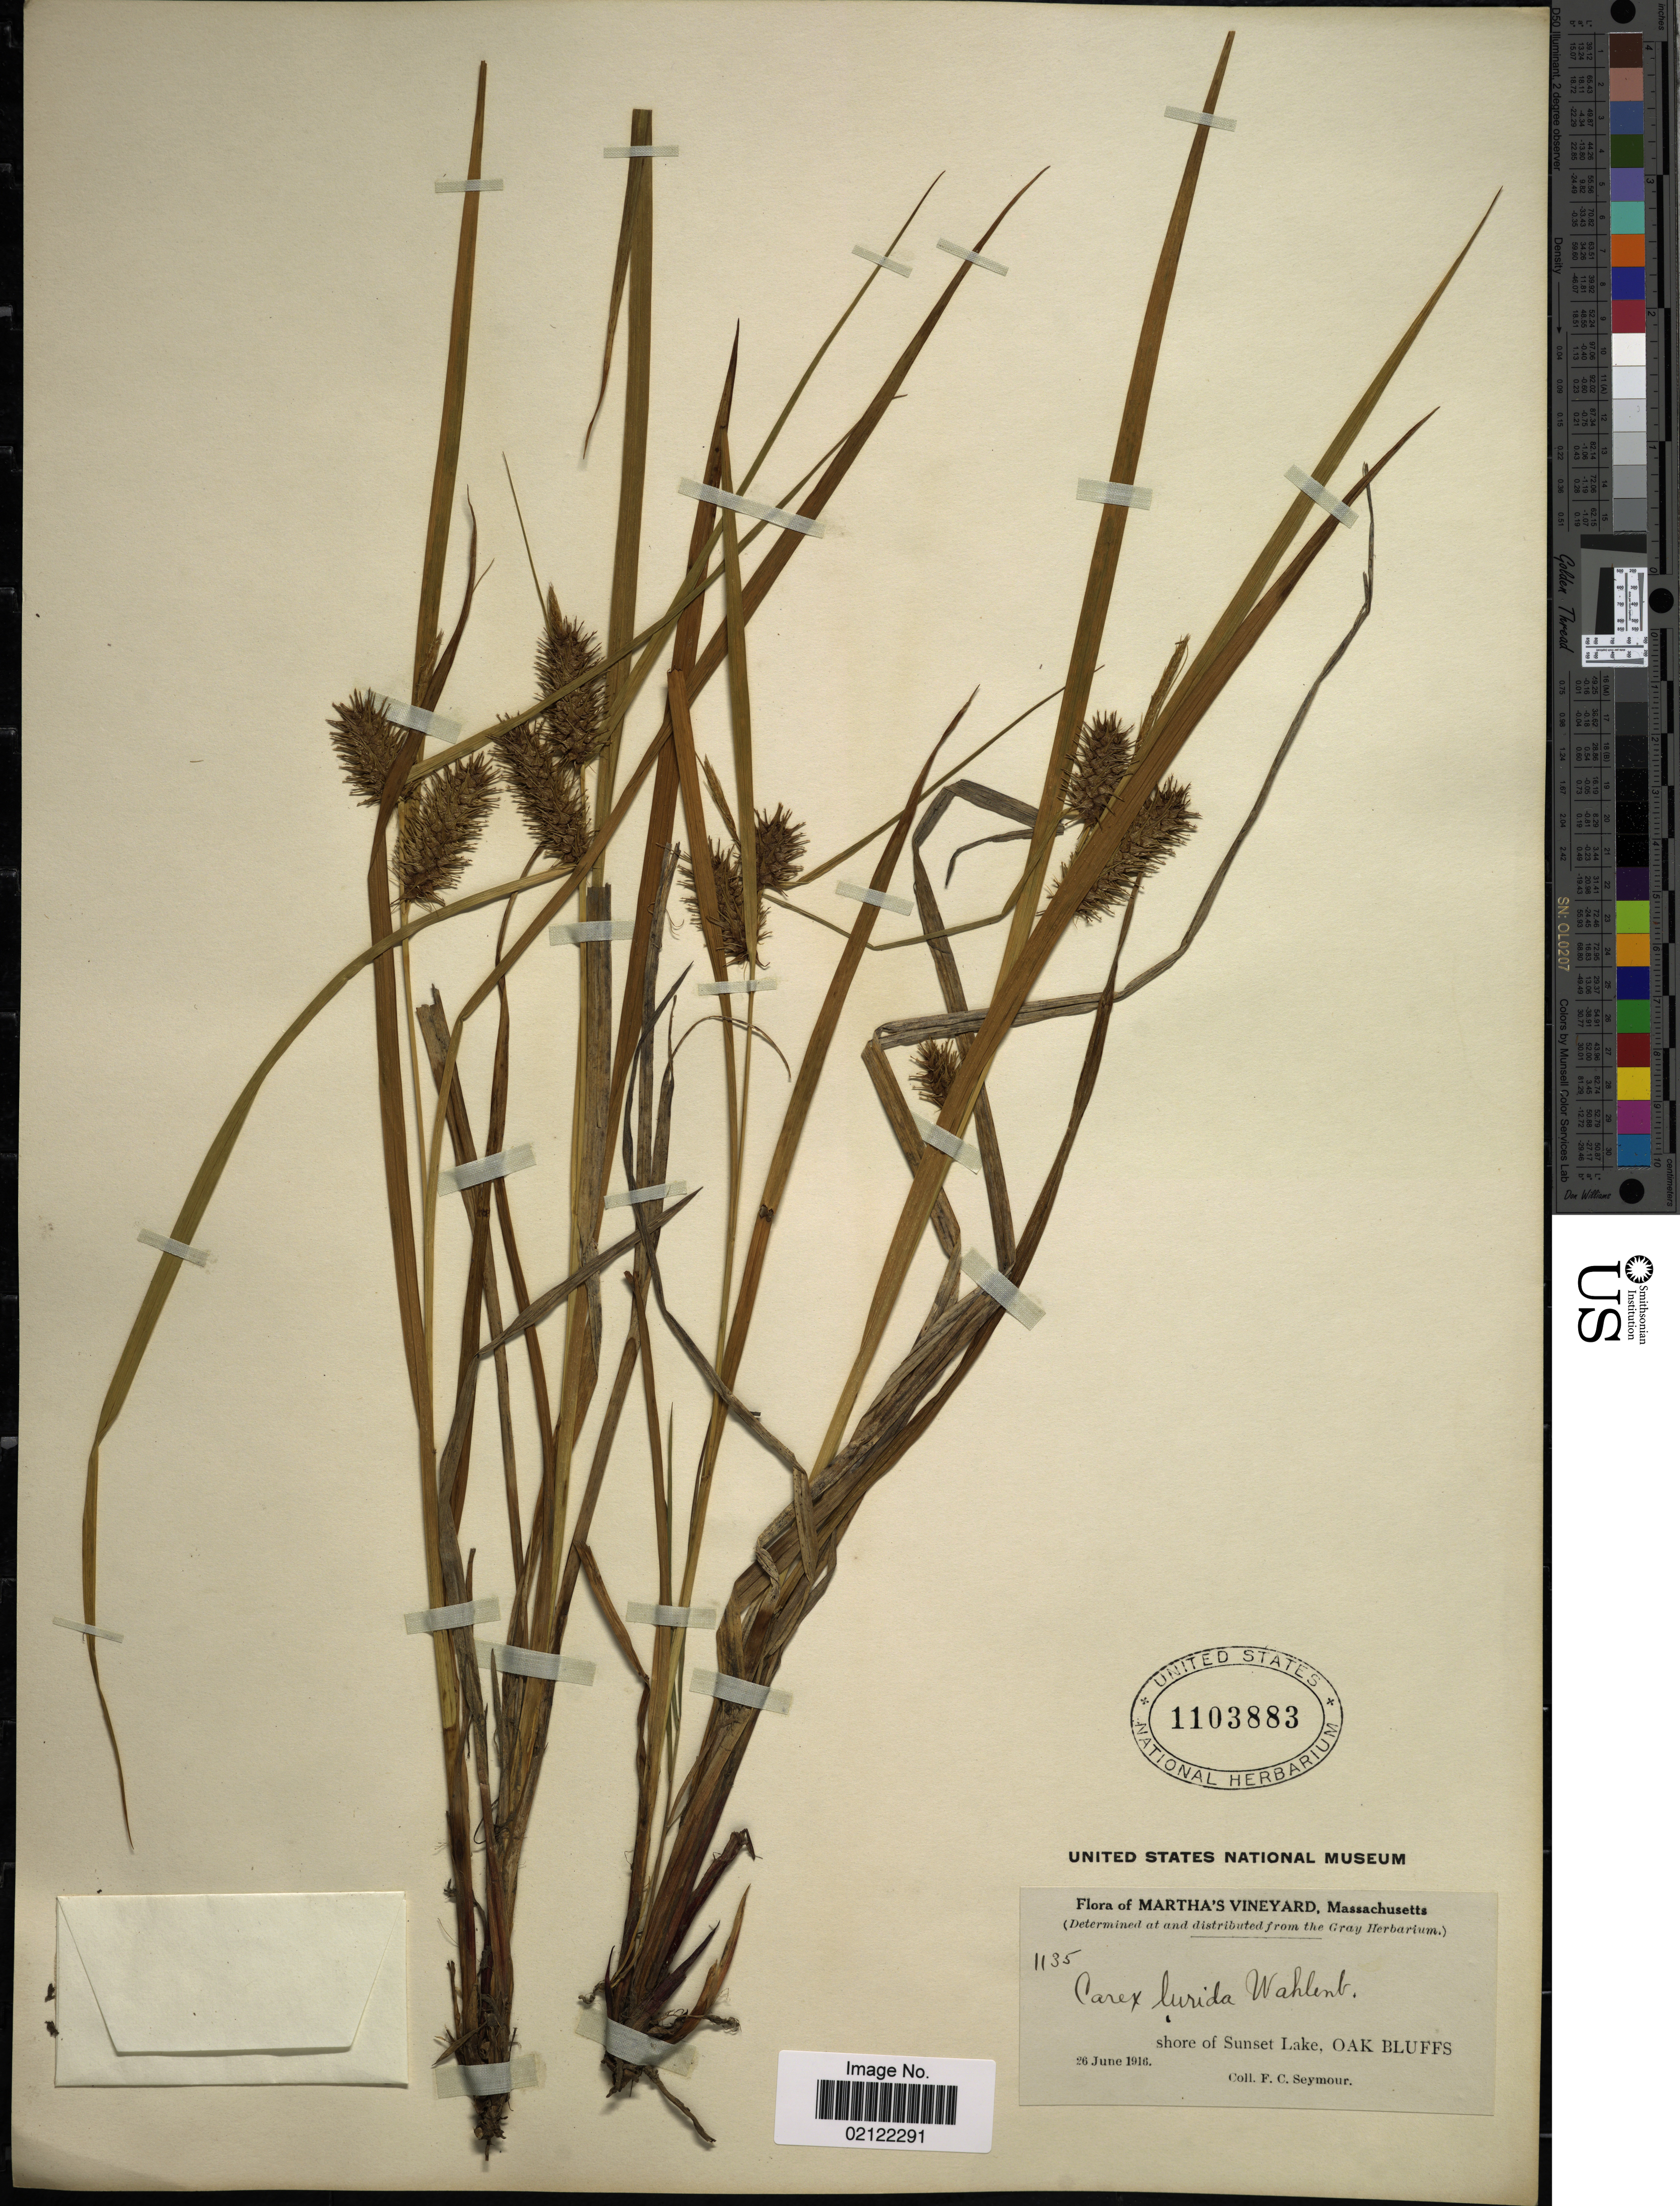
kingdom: Plantae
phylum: Tracheophyta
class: Liliopsida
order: Poales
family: Cyperaceae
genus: Carex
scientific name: Carex lurida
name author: Wahlenb.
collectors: F. C. Seymour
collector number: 1135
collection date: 1916-06-26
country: United States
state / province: Massachusetts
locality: Martha's Vineyard, Massachusetts. Shore of Sunset Lake, Oak Bluffs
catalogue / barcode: US 1103883